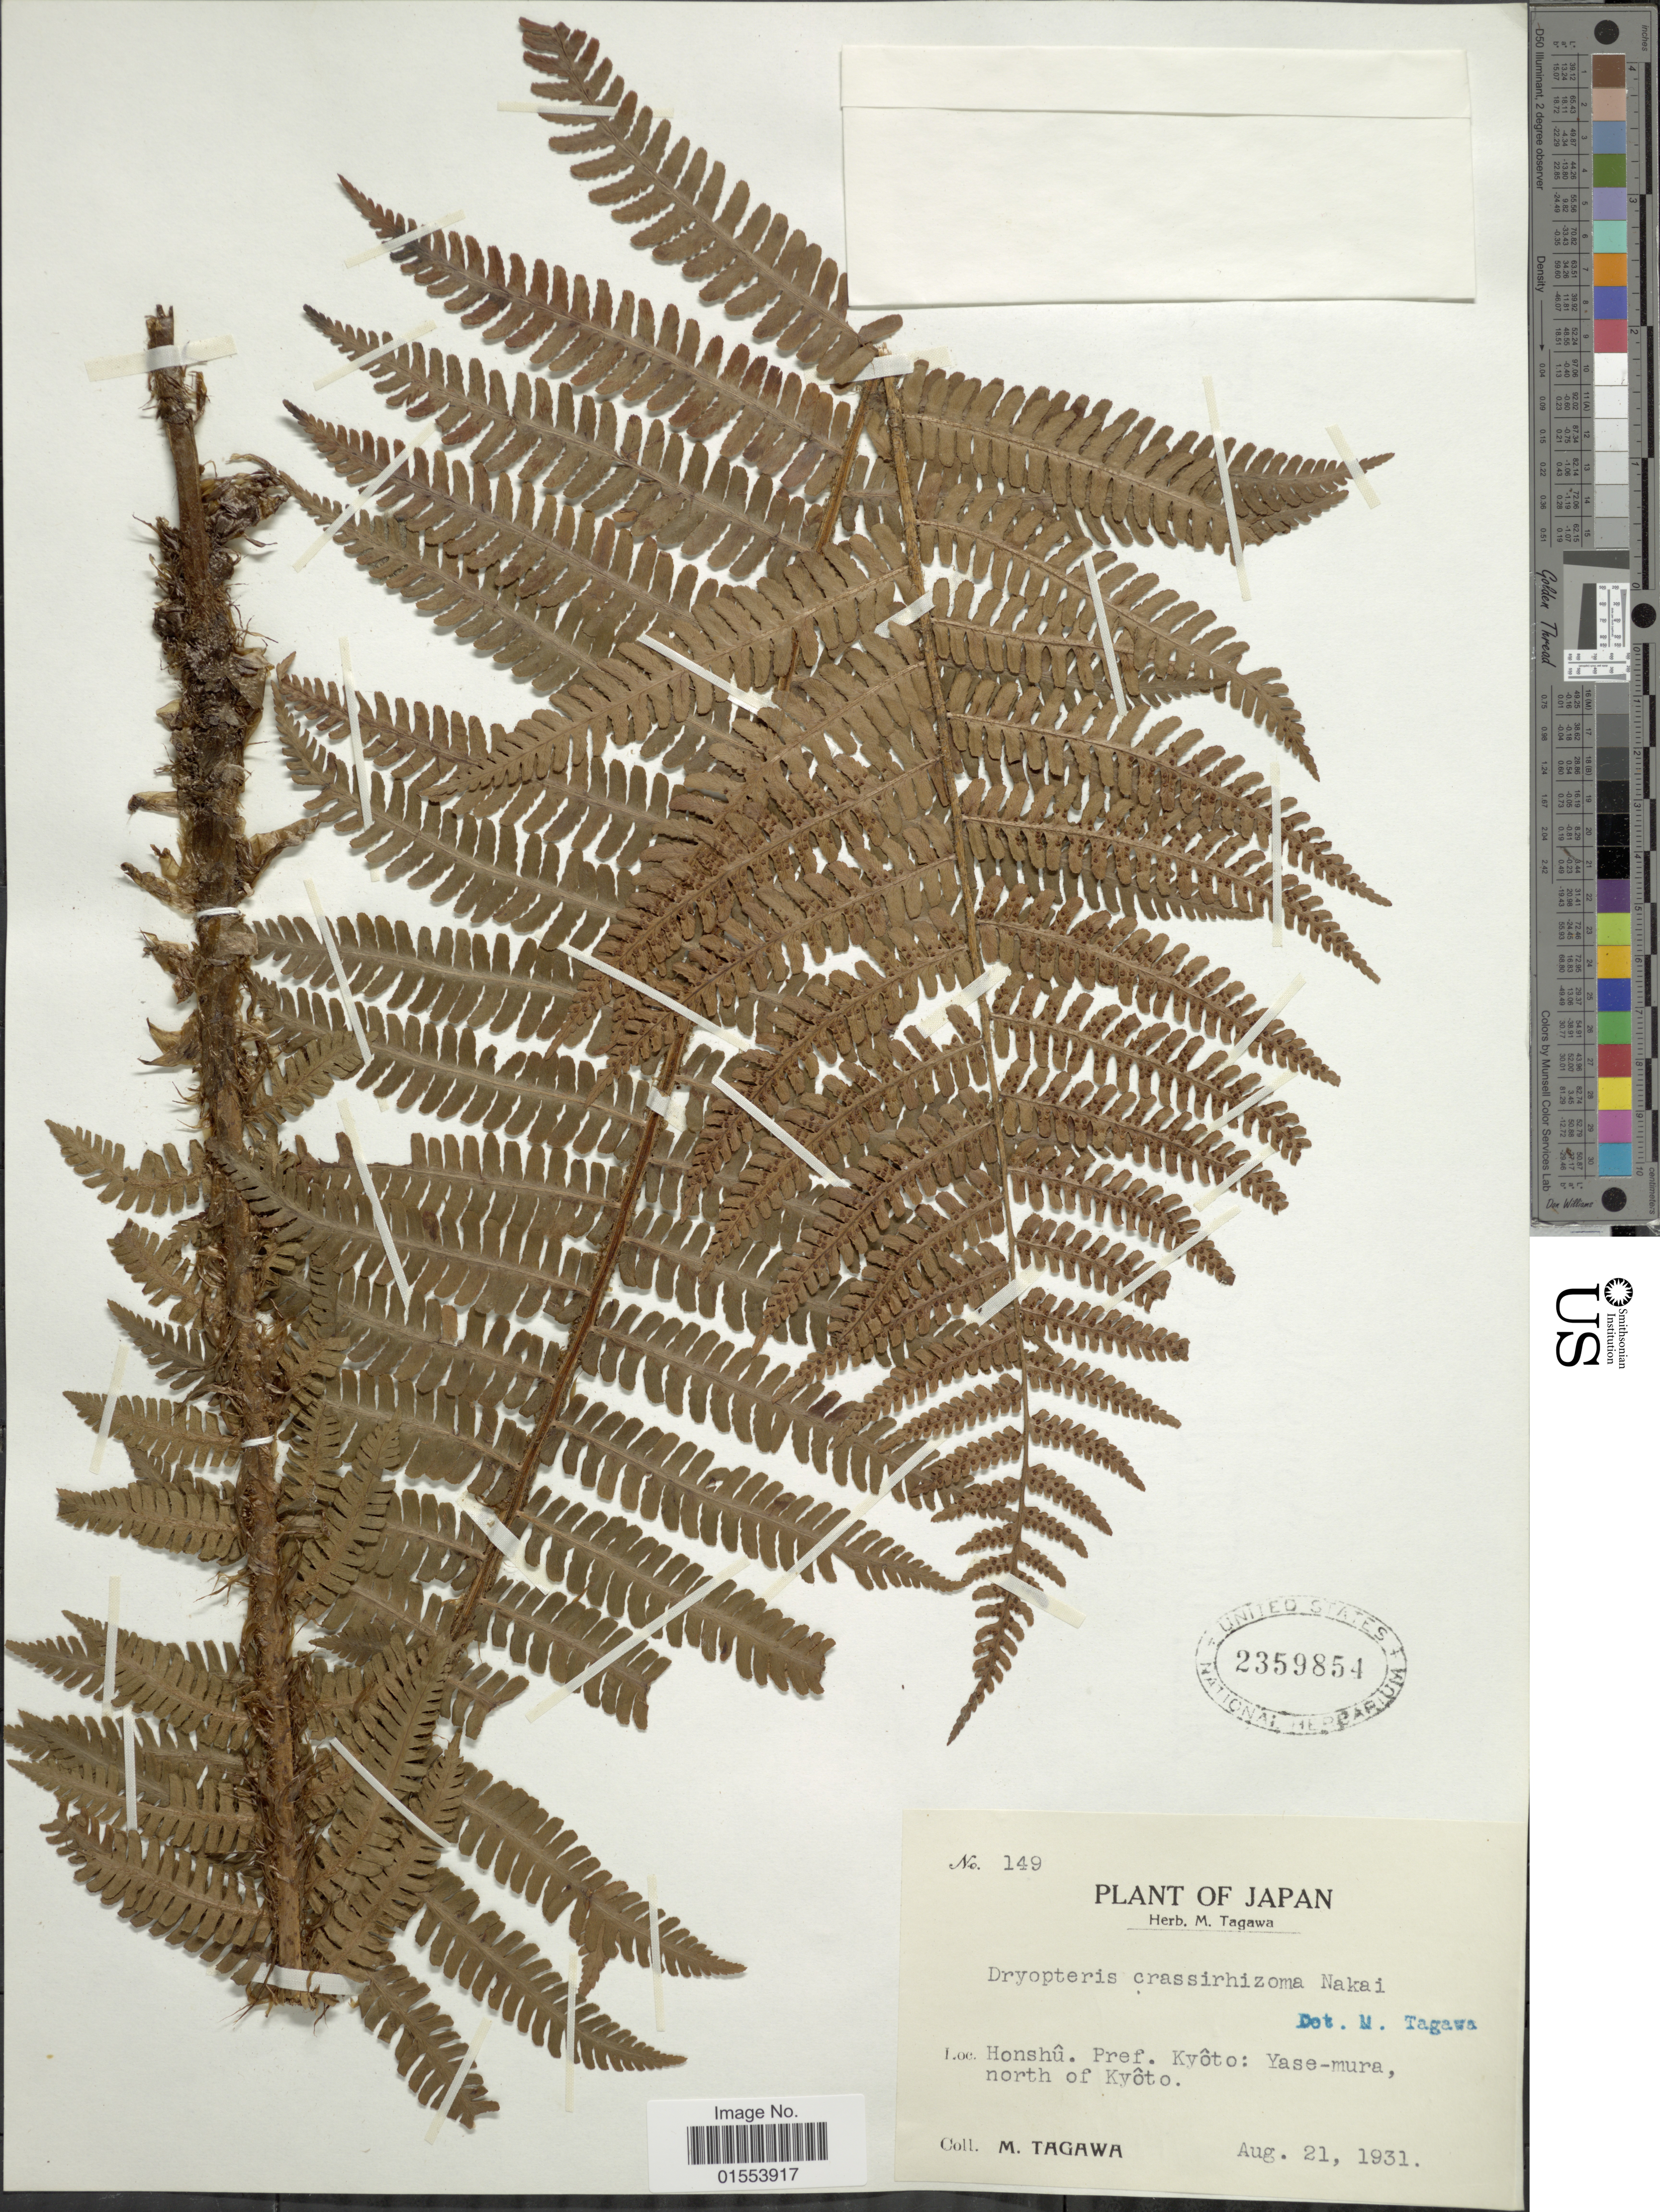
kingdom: Plantae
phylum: Tracheophyta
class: Polypodiopsida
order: Polypodiales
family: Dryopteridaceae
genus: Dryopteris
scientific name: Dryopteris crassirhizoma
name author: Nakai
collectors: M. Tagawa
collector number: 149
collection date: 1931-08-21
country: Japan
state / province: Kyoto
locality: Honshu. Pref. Kyoto: Yase-mura, north of Kyoto.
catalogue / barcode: US 2359854